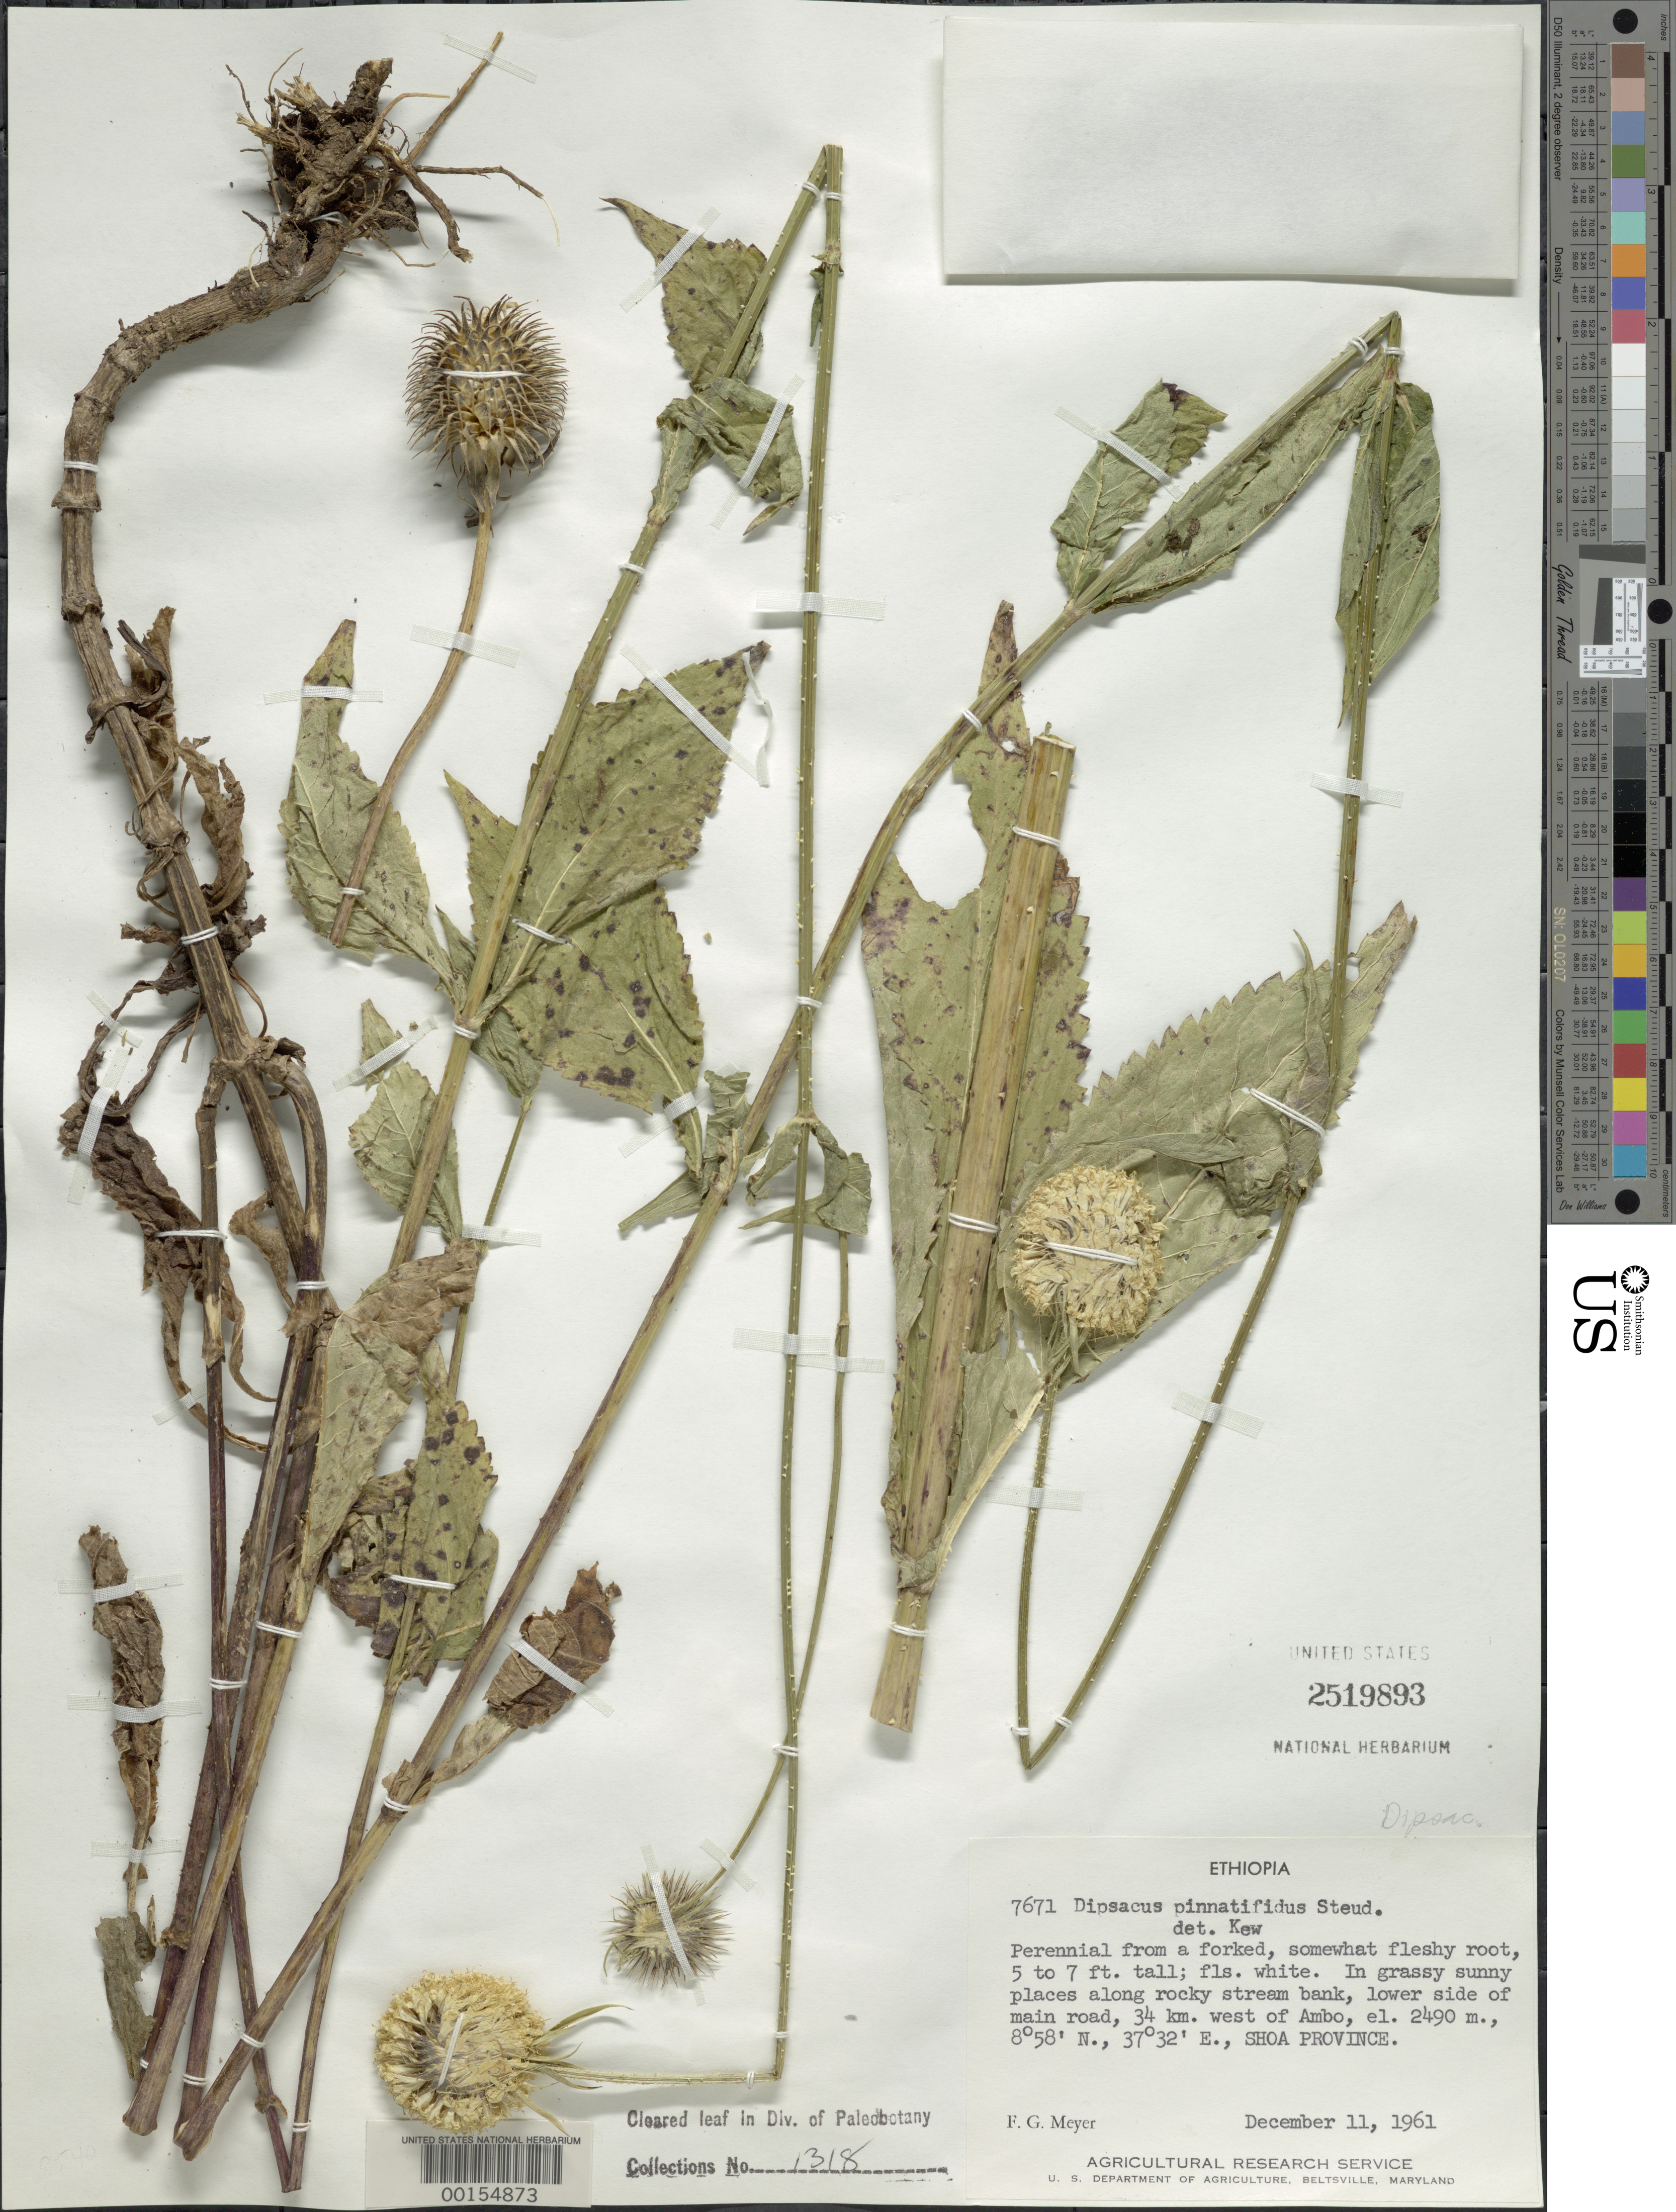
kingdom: Plantae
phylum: Tracheophyta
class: Magnoliopsida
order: Dipsacales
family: Caprifoliaceae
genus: Dipsacus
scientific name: Dipsacus pinnatifidus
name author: A. Rich.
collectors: F. G. Meyer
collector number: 7671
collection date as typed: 11 Dec 1961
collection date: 1961-12-11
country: Ethiopia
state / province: Oromiya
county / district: Shewa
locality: W of Ambo. [Shoa Province = Shewa Province.]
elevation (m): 2490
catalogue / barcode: US 2519893